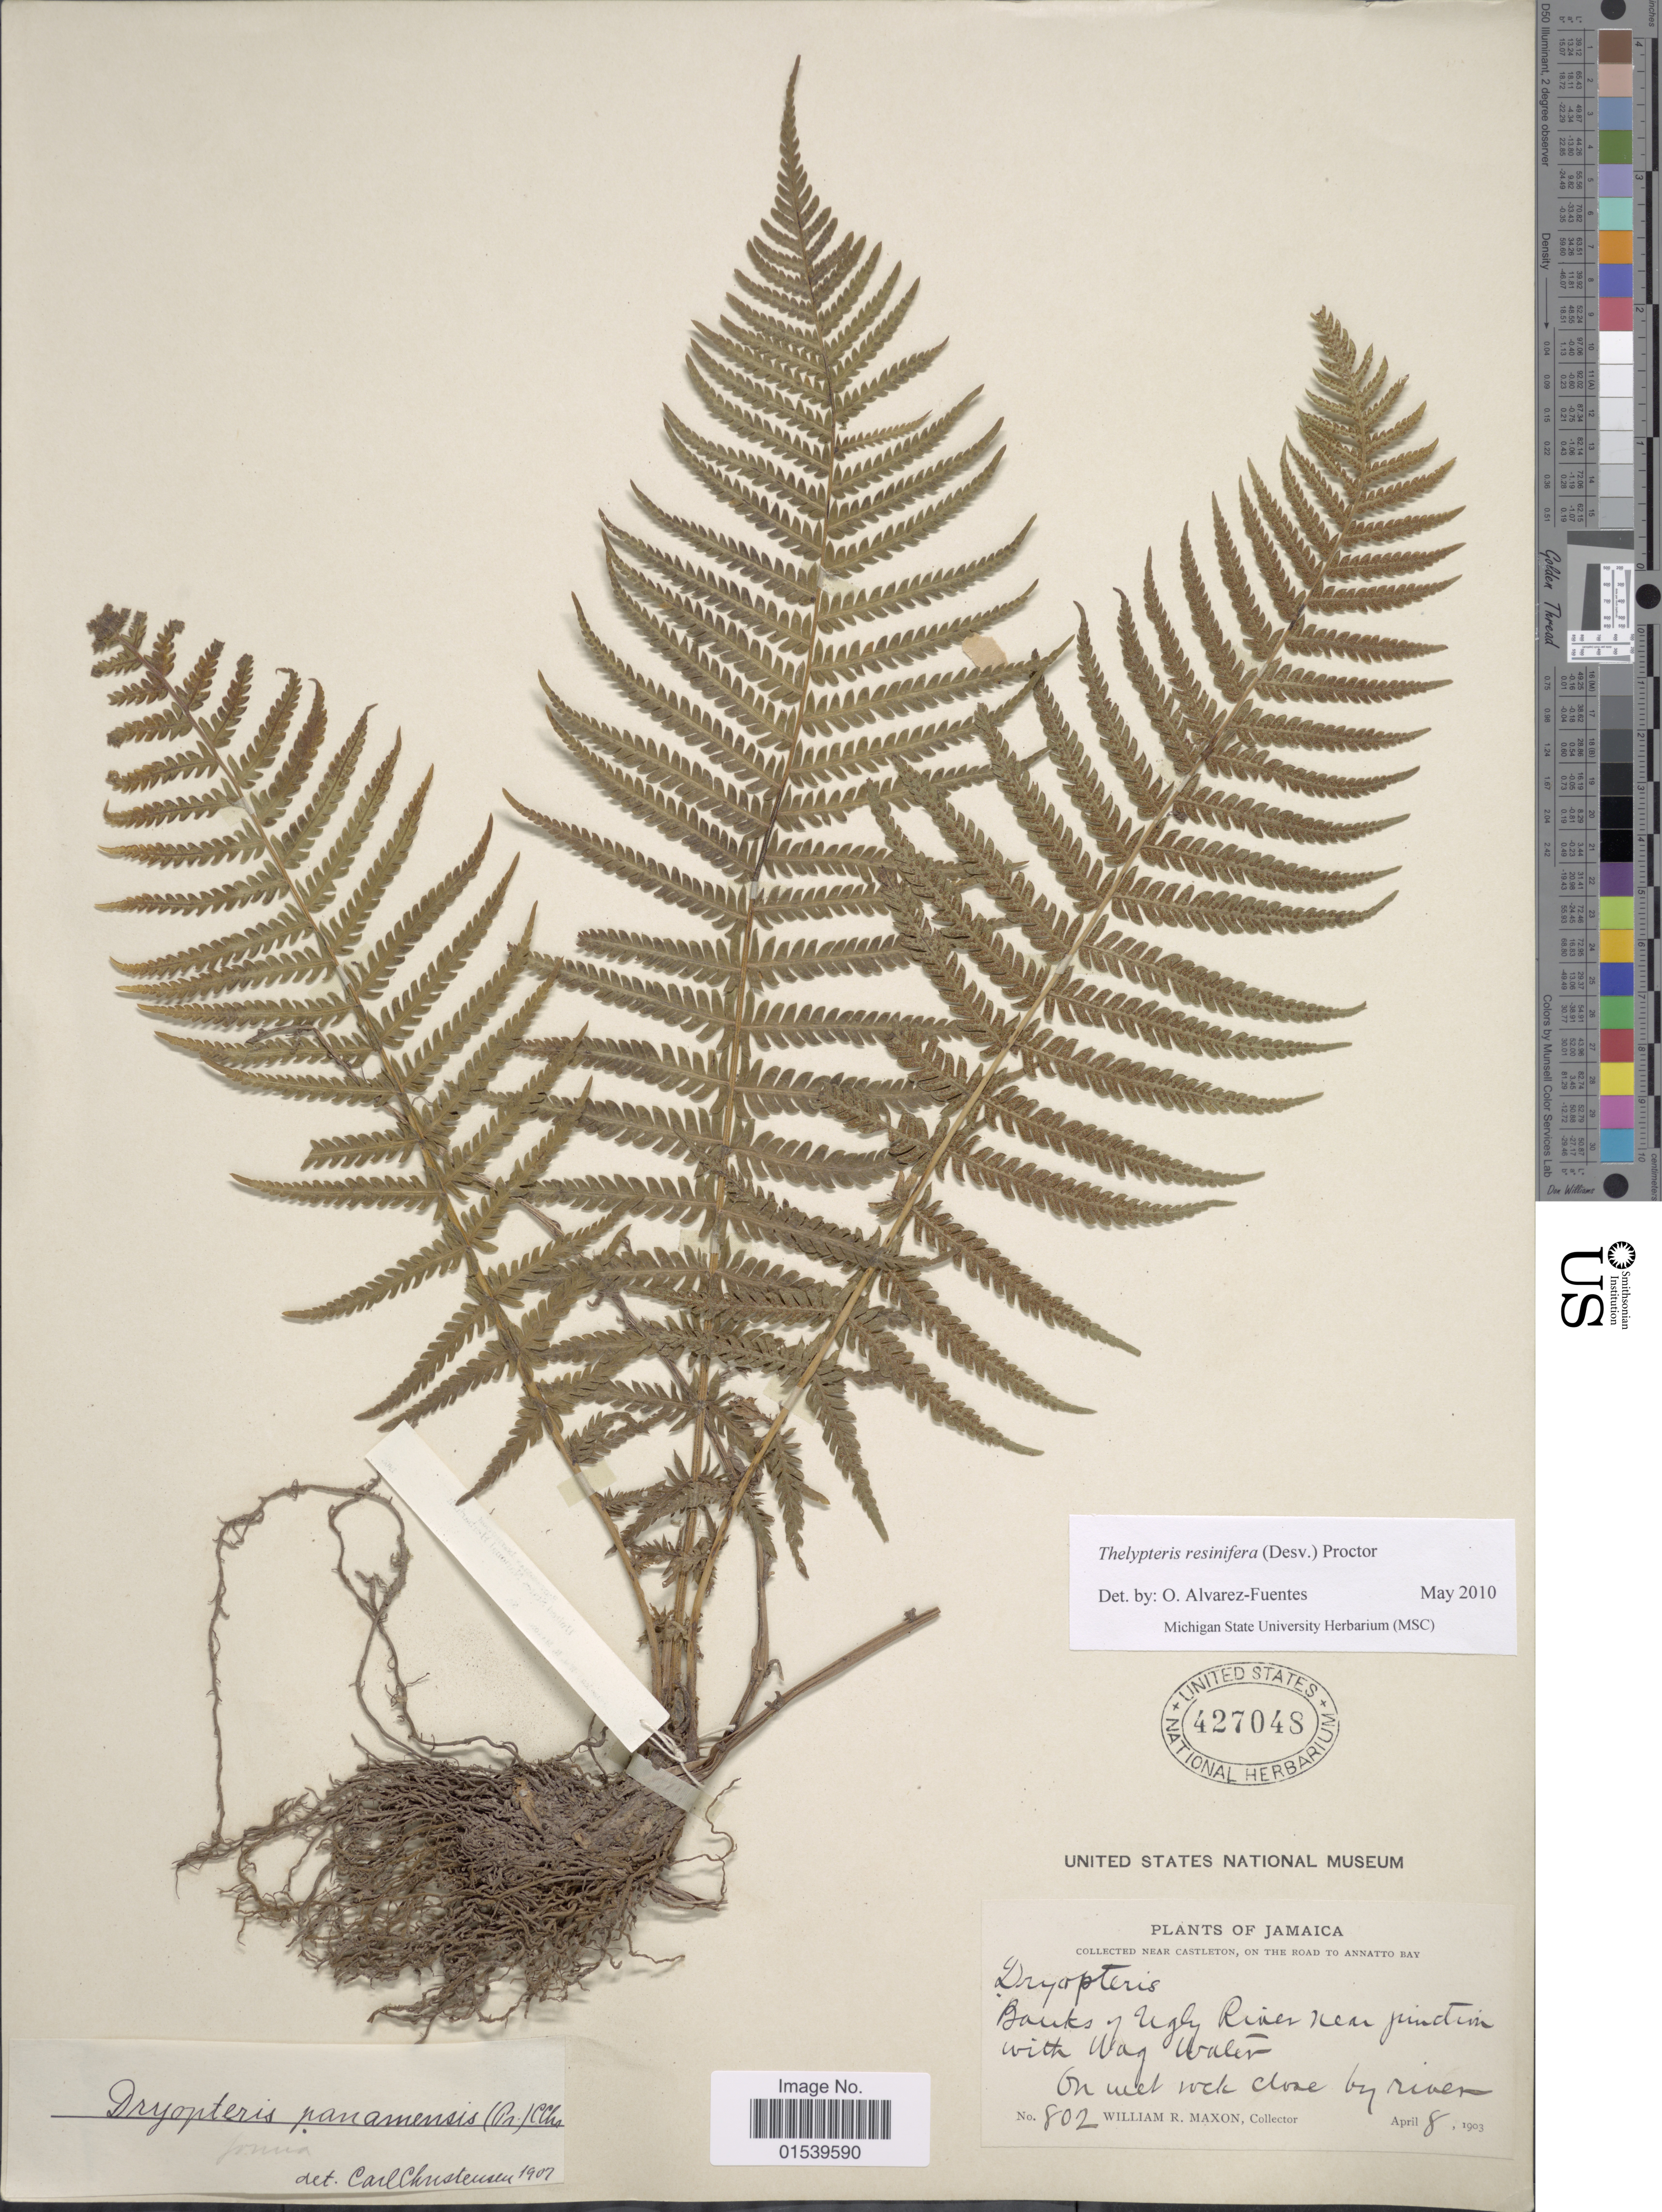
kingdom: Plantae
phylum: Tracheophyta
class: Polypodiopsida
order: Polypodiales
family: Thelypteridaceae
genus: Amauropelta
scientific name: Amauropelta resinifera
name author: (Desv.) Pic. Serm.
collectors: W. R. Maxon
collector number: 802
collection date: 1903-04-08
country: Jamaica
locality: Near Castleton, on the road to Annatto Bay, banks of Ugly river near junction with Wag Water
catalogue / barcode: US 427048